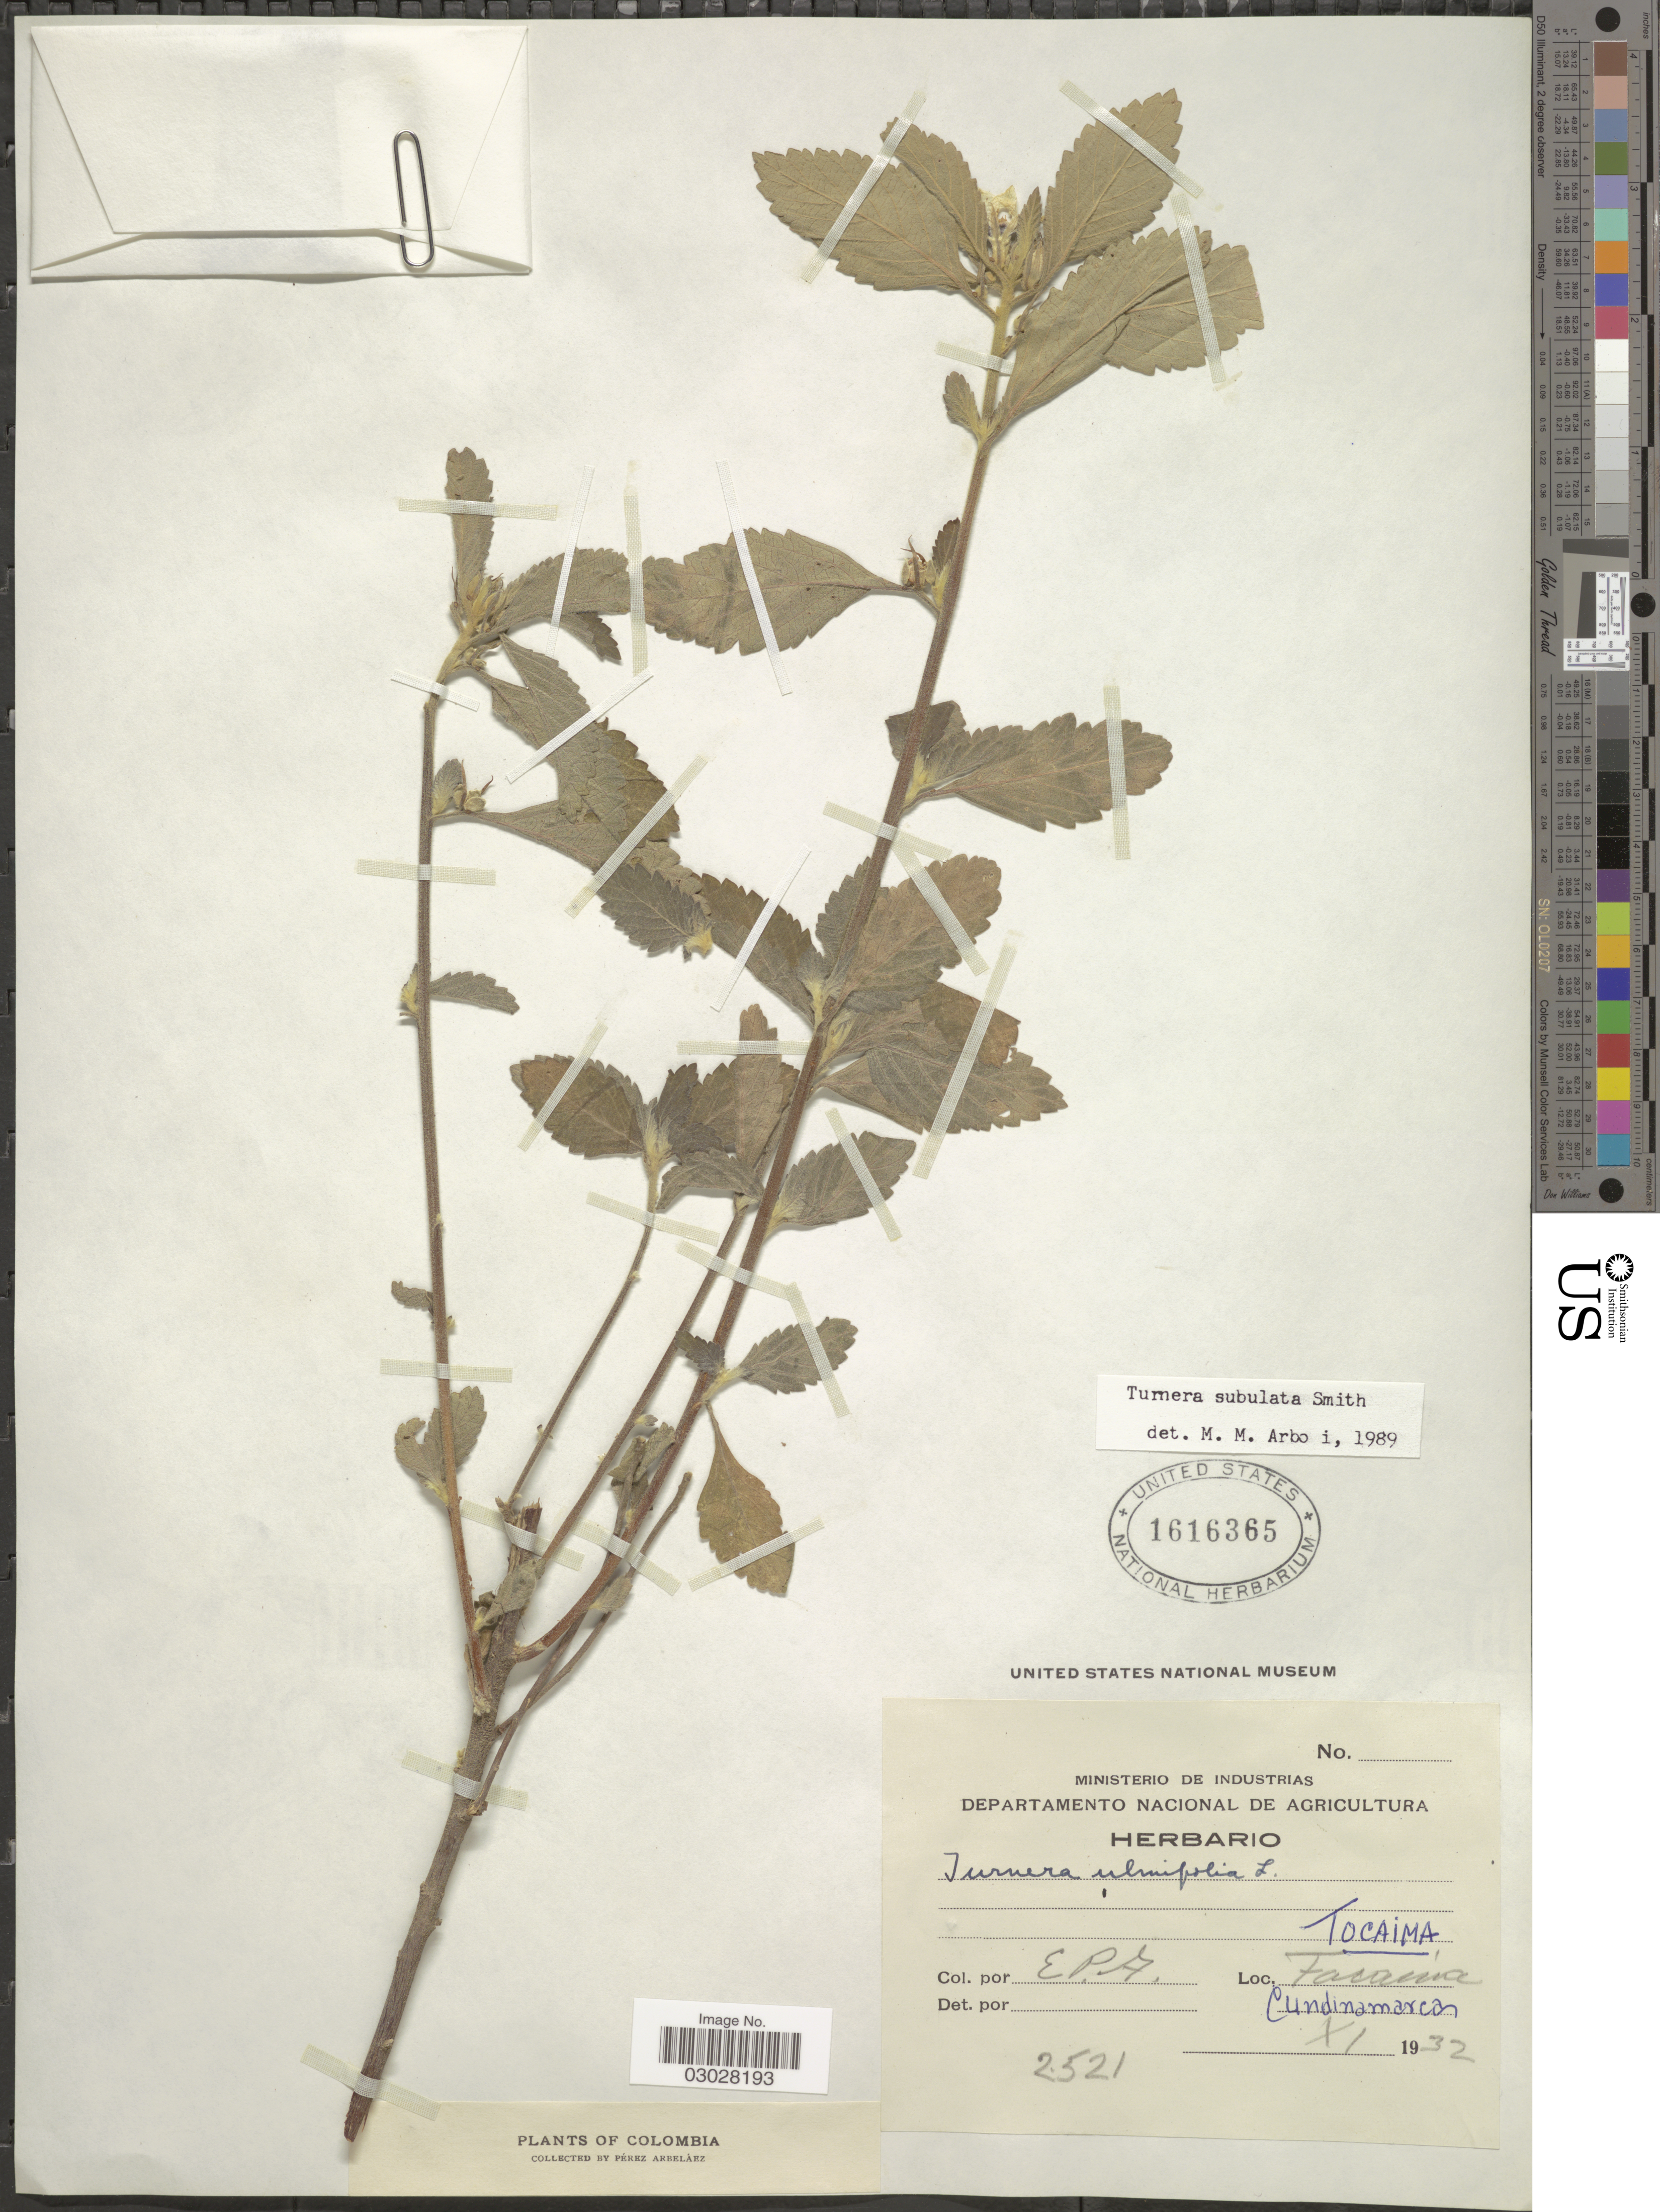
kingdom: Plantae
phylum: Tracheophyta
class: Magnoliopsida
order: Malpighiales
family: Turneraceae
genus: Turnera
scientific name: Turnera subulata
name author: Sm.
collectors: E. Pérez Arbeláez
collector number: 2521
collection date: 1932-11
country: Colombia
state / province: Cundinamarca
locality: Tocaima.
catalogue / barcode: US 1616365